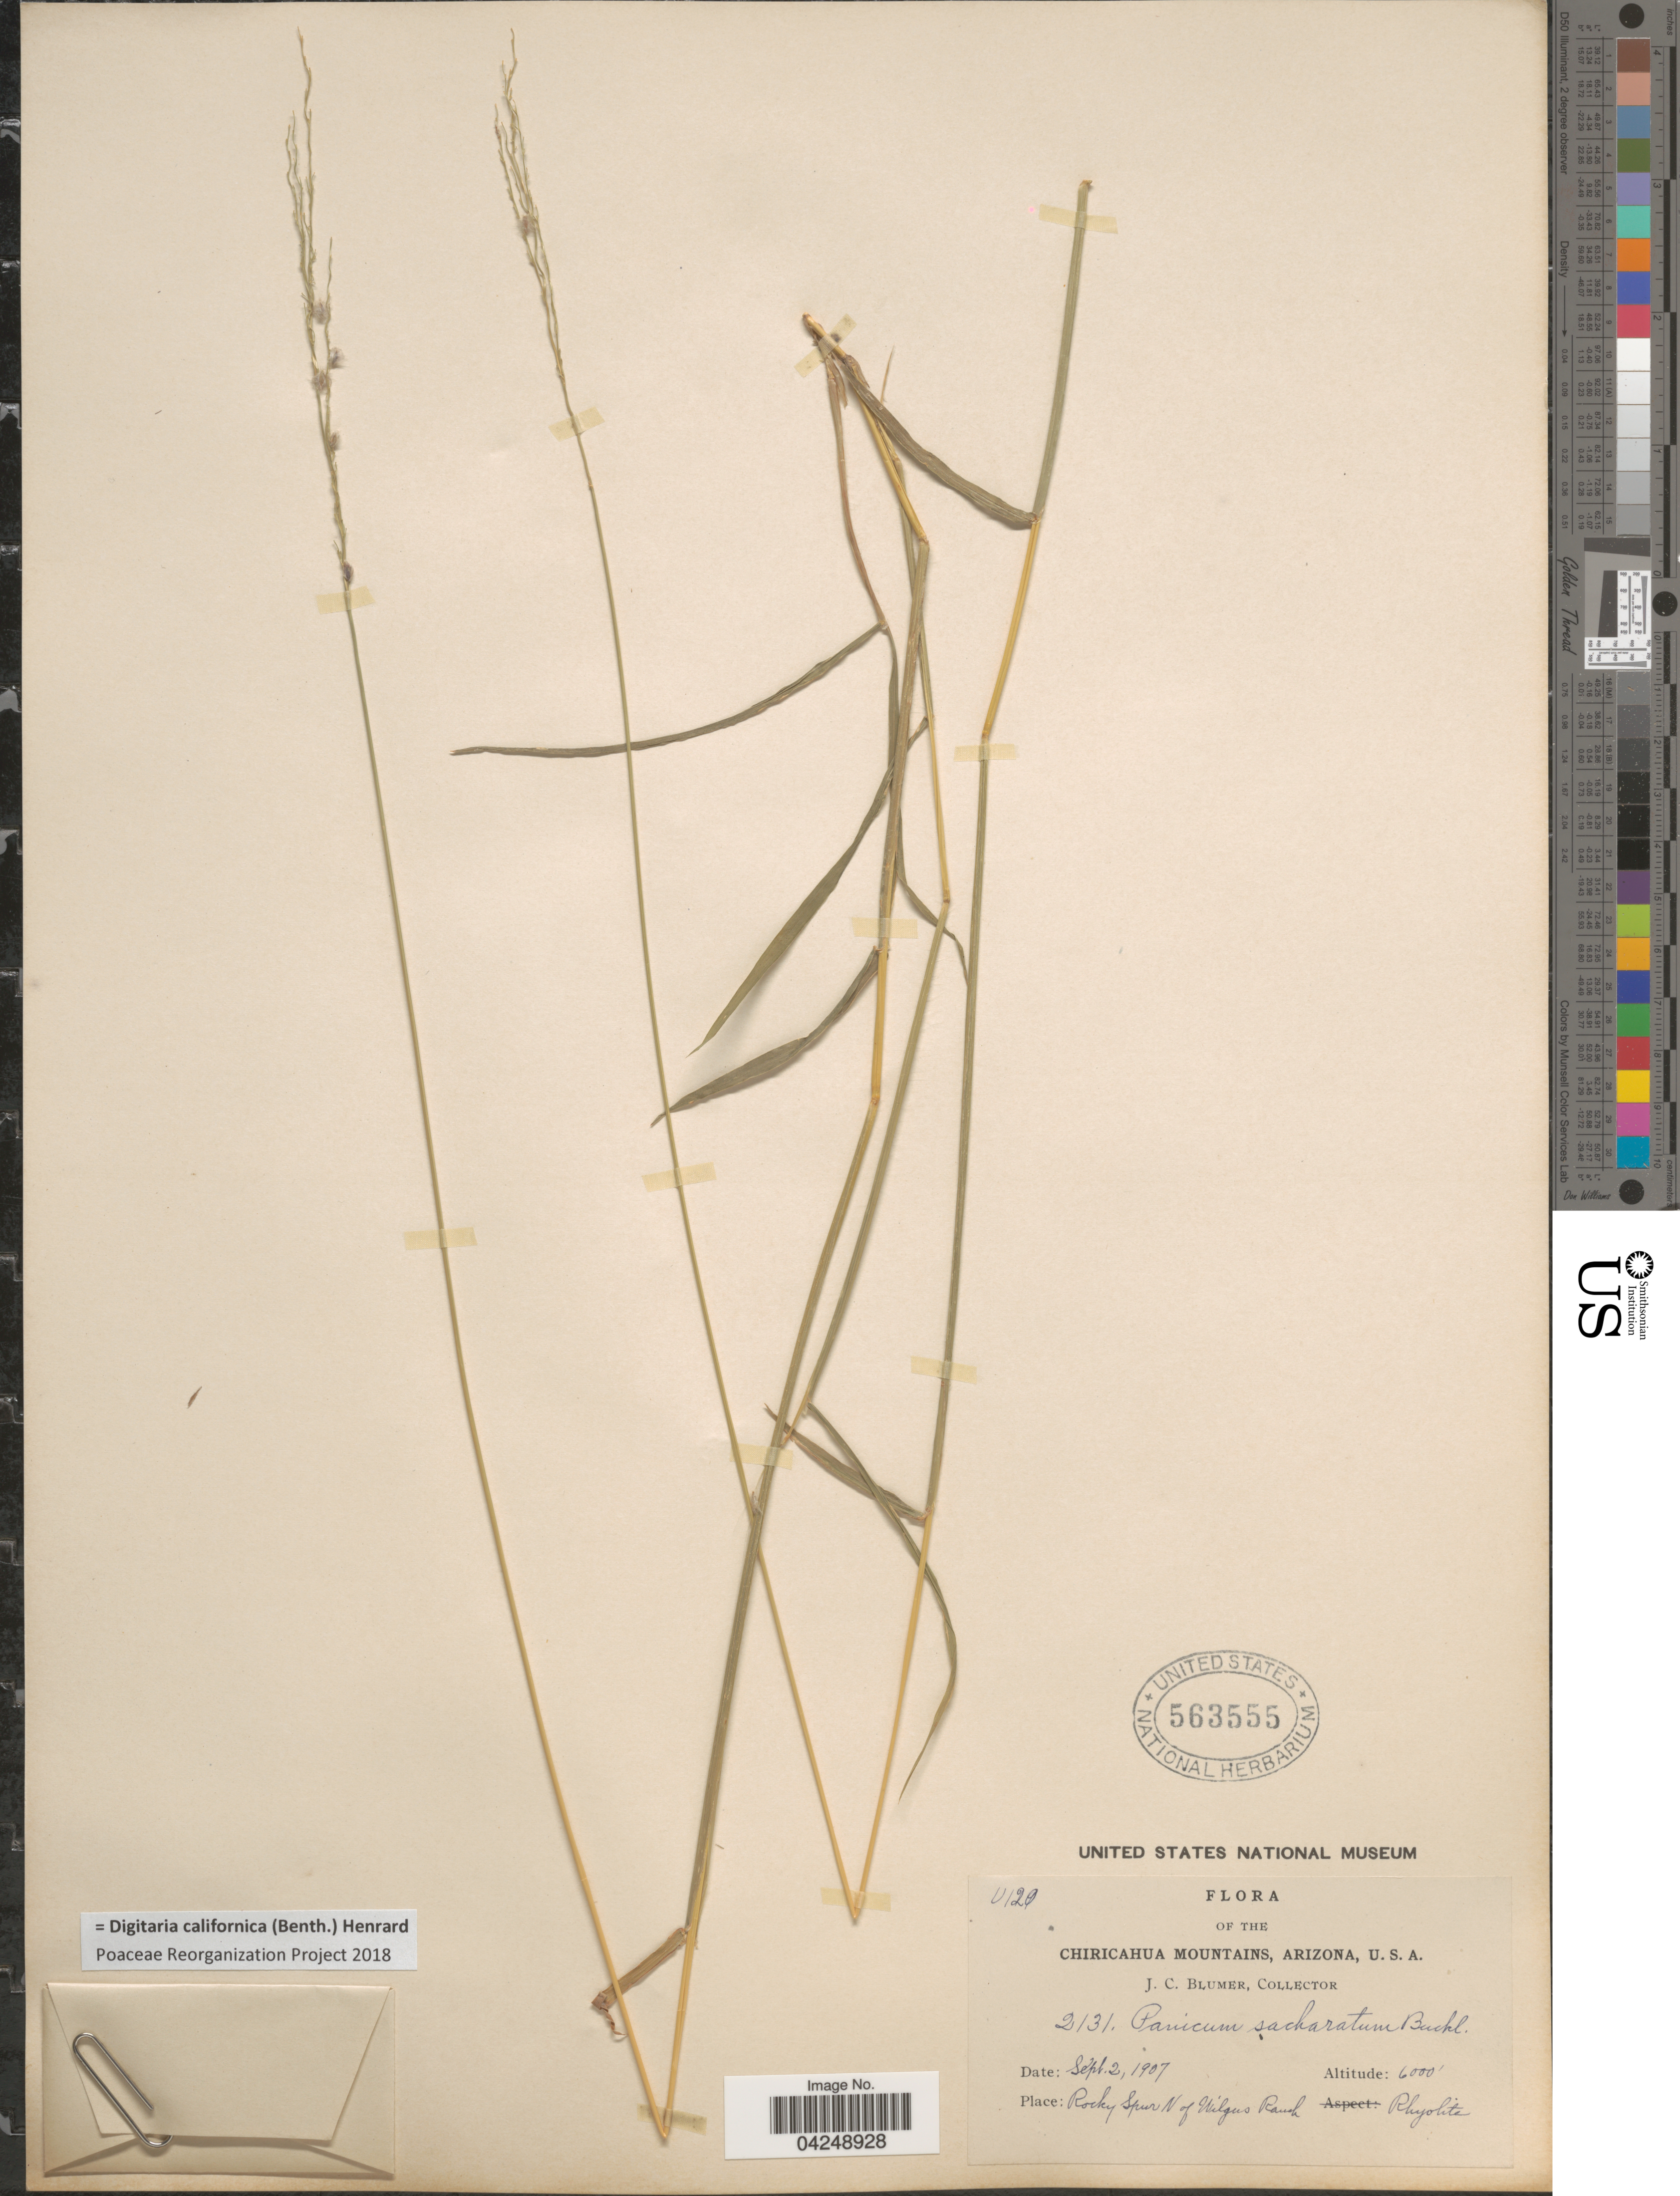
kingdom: Plantae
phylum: Tracheophyta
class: Liliopsida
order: Poales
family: Poaceae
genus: Digitaria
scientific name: Digitaria californica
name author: (Benth.) Henr.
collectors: J. C. Blumer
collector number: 2131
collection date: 1907-09-02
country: United States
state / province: Arizona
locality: Chiricahua Mountains. Rocky Spur N of Wilgus Ranch.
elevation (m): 1829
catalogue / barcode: US 563555